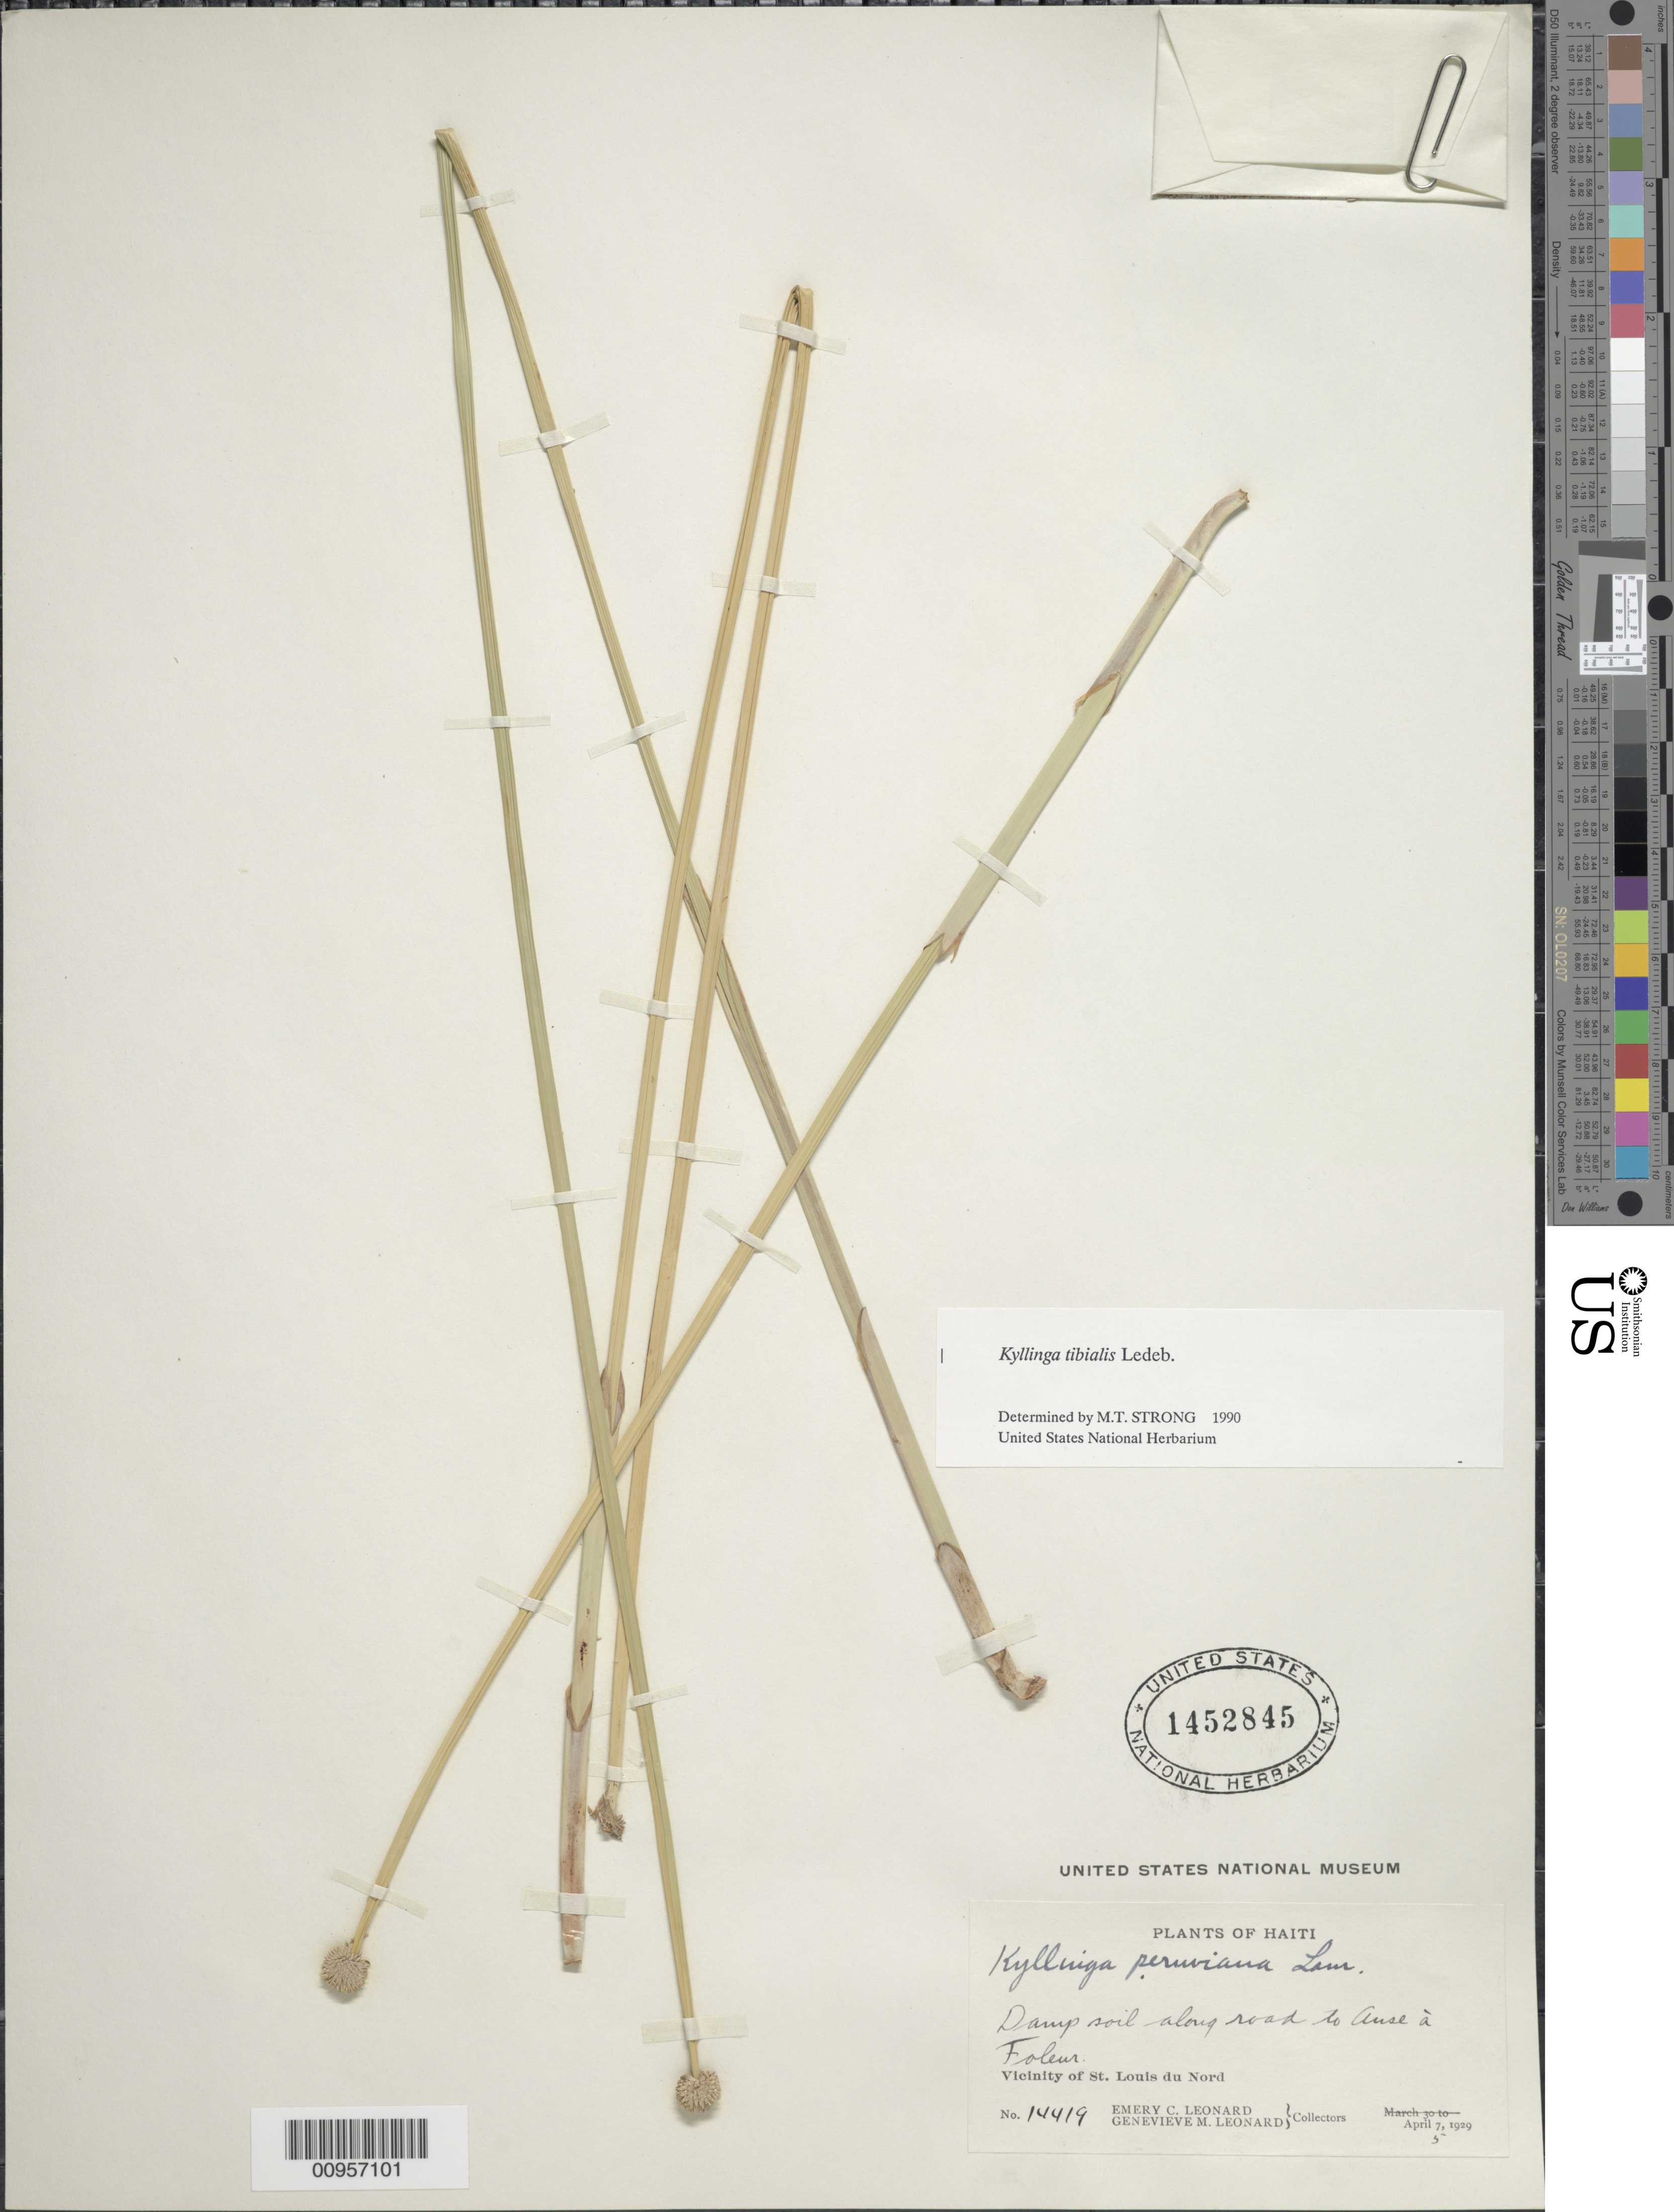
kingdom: Plantae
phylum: Tracheophyta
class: Liliopsida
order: Poales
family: Cyperaceae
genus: Cyperus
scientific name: Cyperus tibialis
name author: (Poit. ex Ledeb.) Govaerts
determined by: Strong, Mark T., (BOT), Smithsonian Institution - National Museum of Natural History (UNITED STATES)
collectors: E. C. Leonard & G. M. Leonard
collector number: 14419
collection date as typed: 05 Apr 1929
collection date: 1929-04-05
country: Haiti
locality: Vicinity of St. Louis du Nord, along road to Anse à Foleur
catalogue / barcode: US 1452845